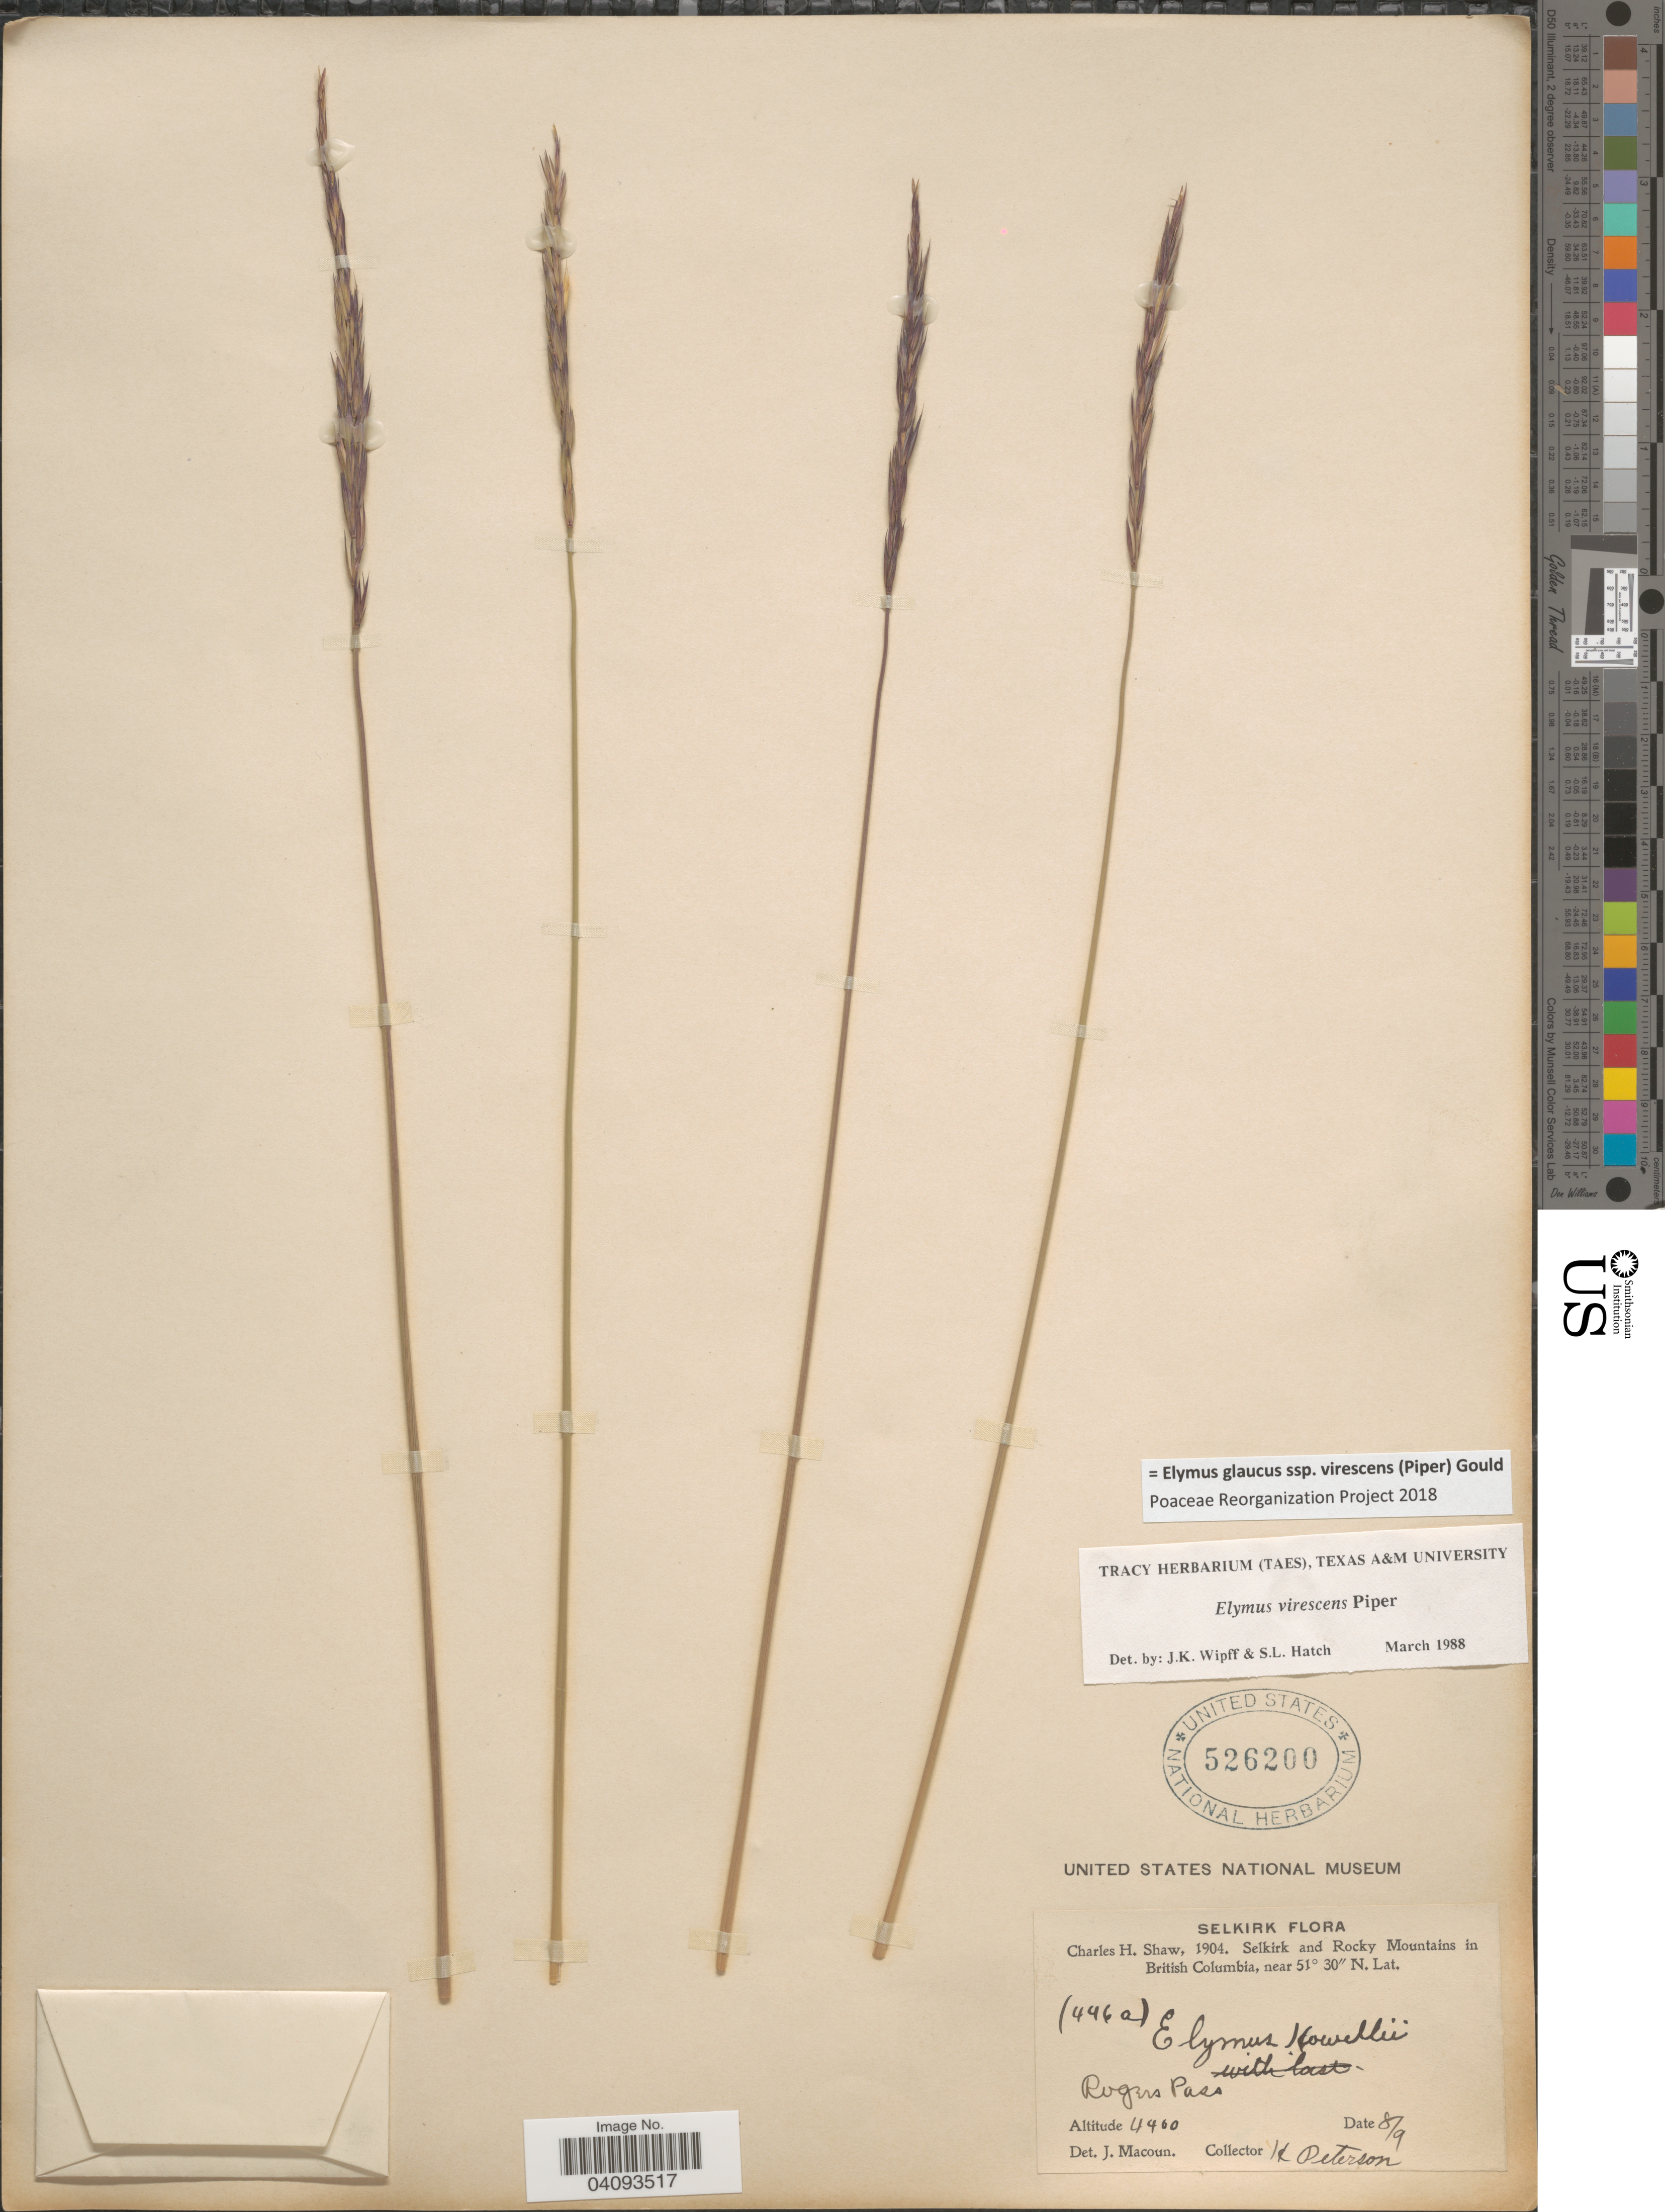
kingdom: Plantae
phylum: Tracheophyta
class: Liliopsida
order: Poales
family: Poaceae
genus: Elymus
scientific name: Elymus glaucus subsp. virescens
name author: (Piper) Gould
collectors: H. Peterson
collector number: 446a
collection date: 1904-09-08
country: Canada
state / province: British Columbia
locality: Selkirk and Rocky Mountains in British Columbia. Rogers Pass.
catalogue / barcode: US 526200